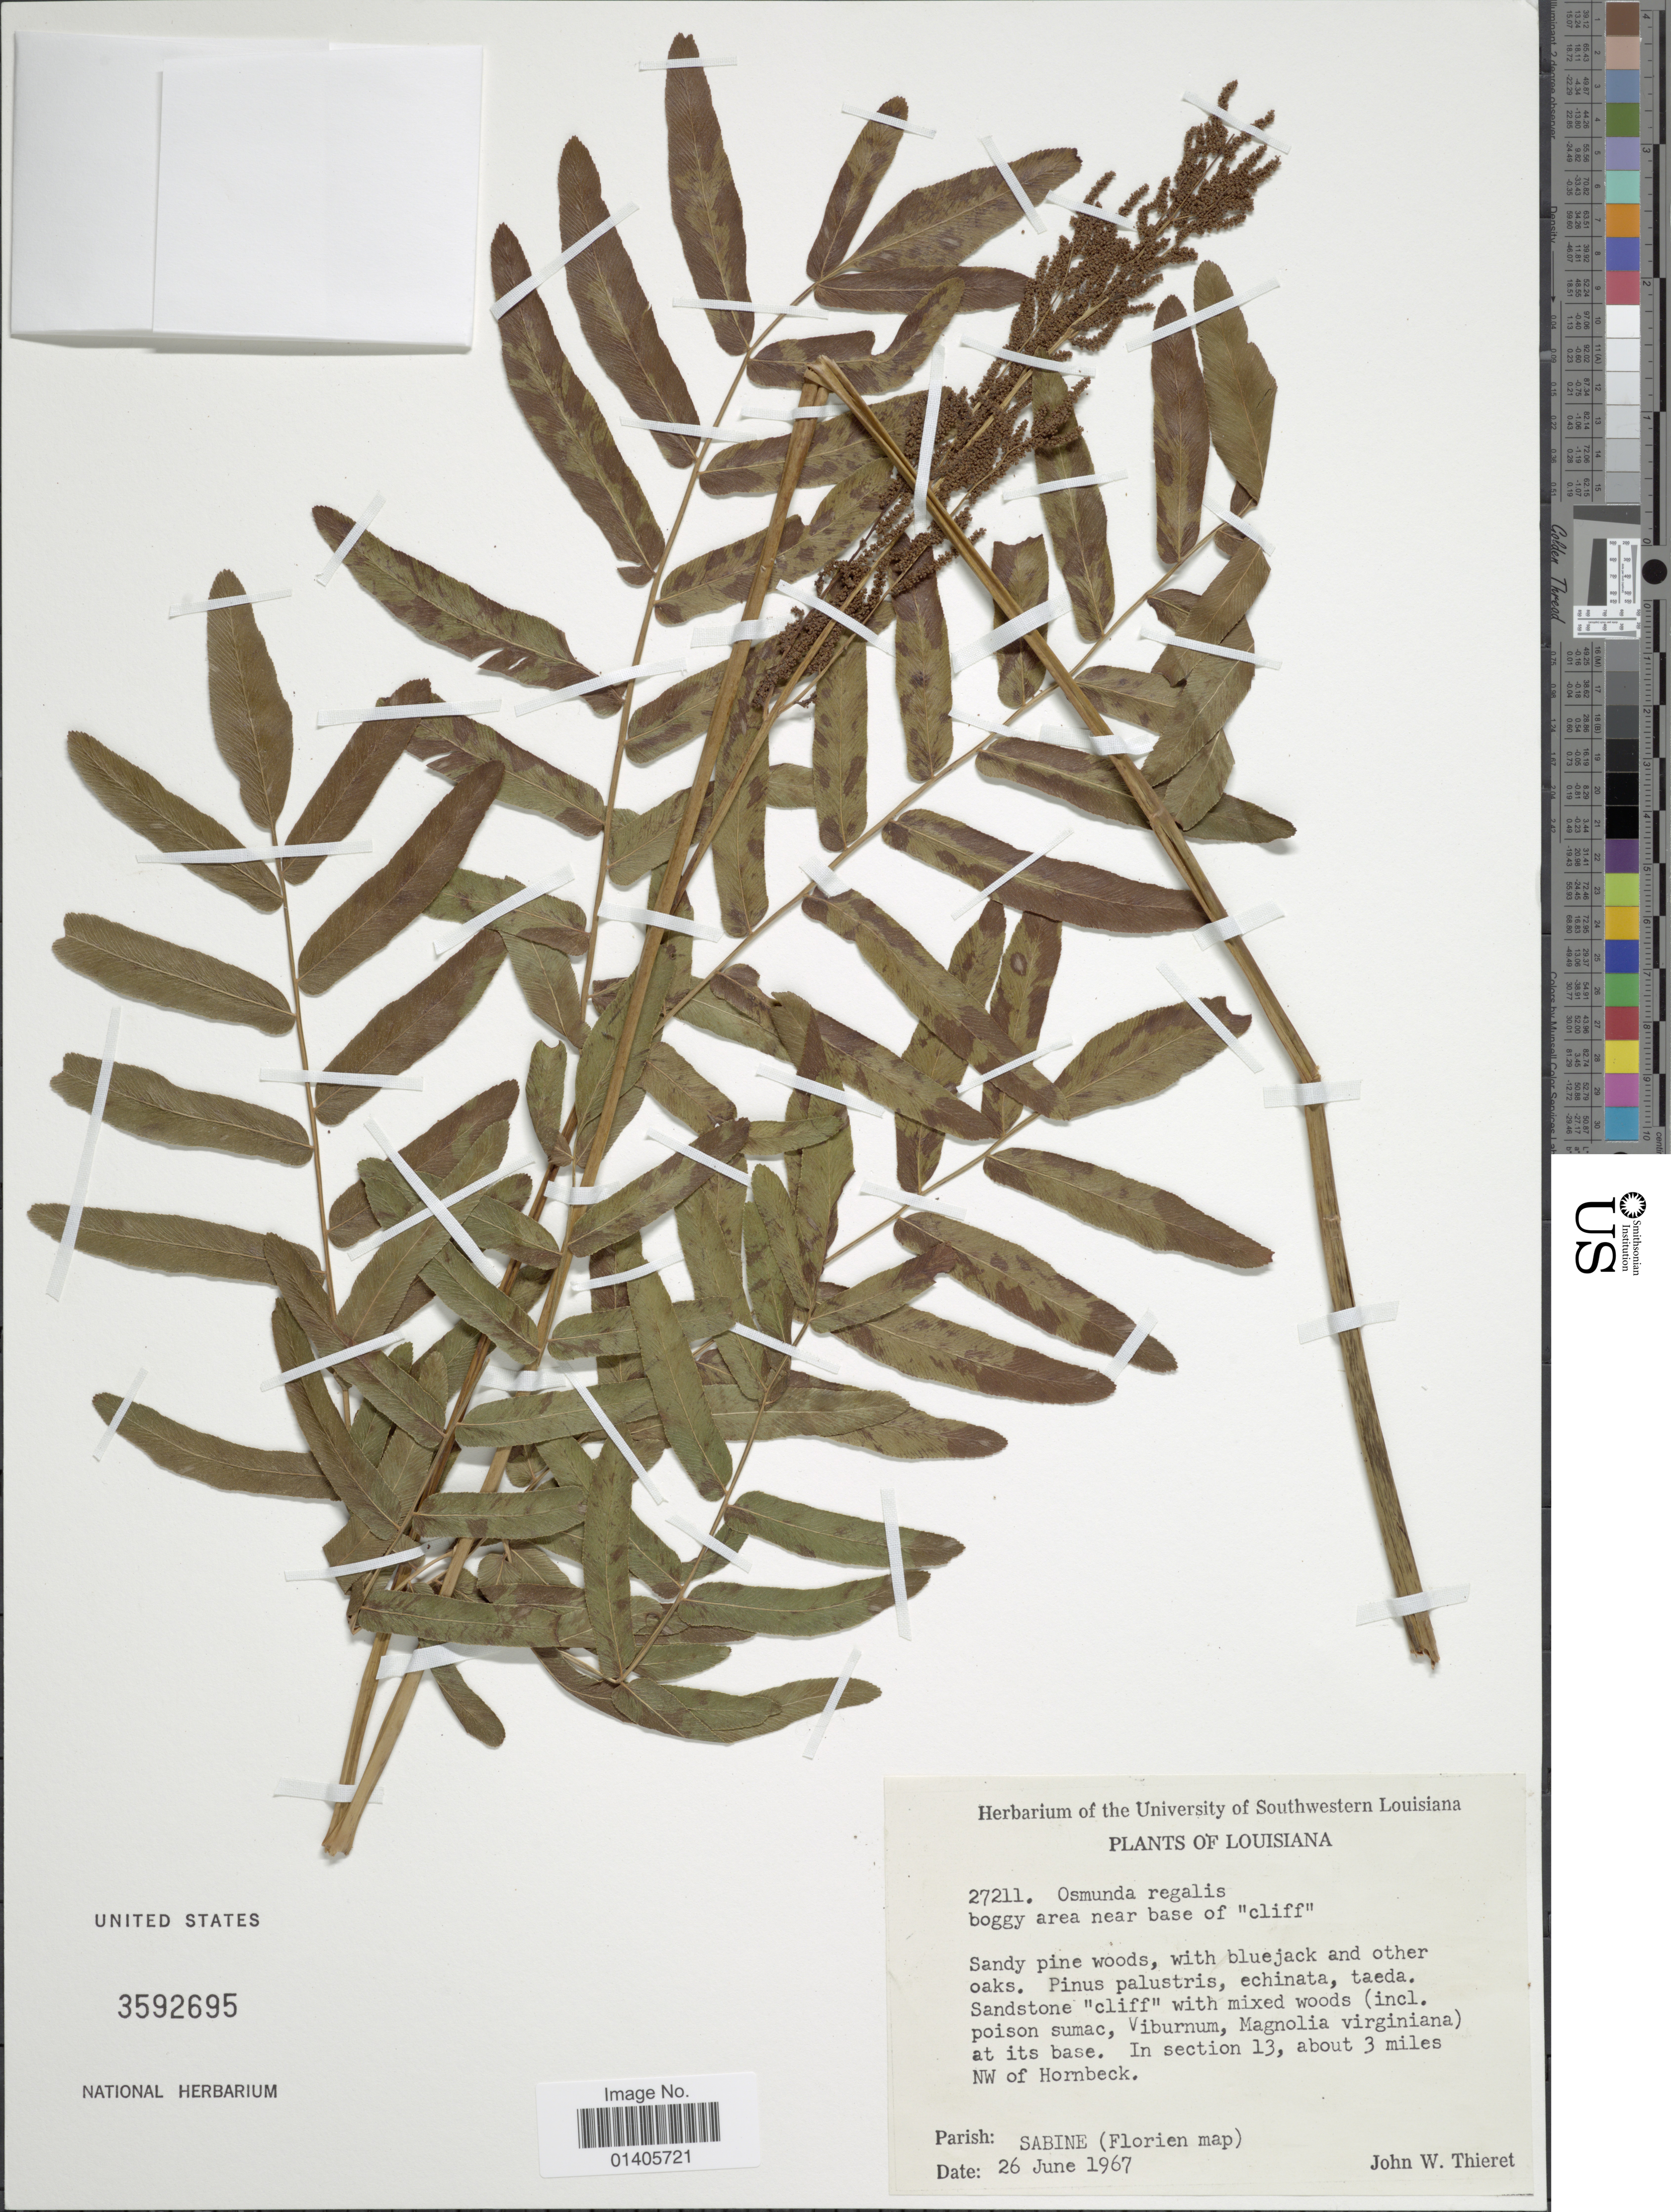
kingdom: Plantae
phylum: Tracheophyta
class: Polypodiopsida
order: Osmundales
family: Osmundaceae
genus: Osmunda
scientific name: Osmunda regalis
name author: L.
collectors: J. W. Thieret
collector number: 27211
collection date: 1967-06-26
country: United States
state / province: Louisiana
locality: In section 13, about 3 miles NW of Hornbeck, Parish: Sabine (Florien map)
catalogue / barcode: US 3592695